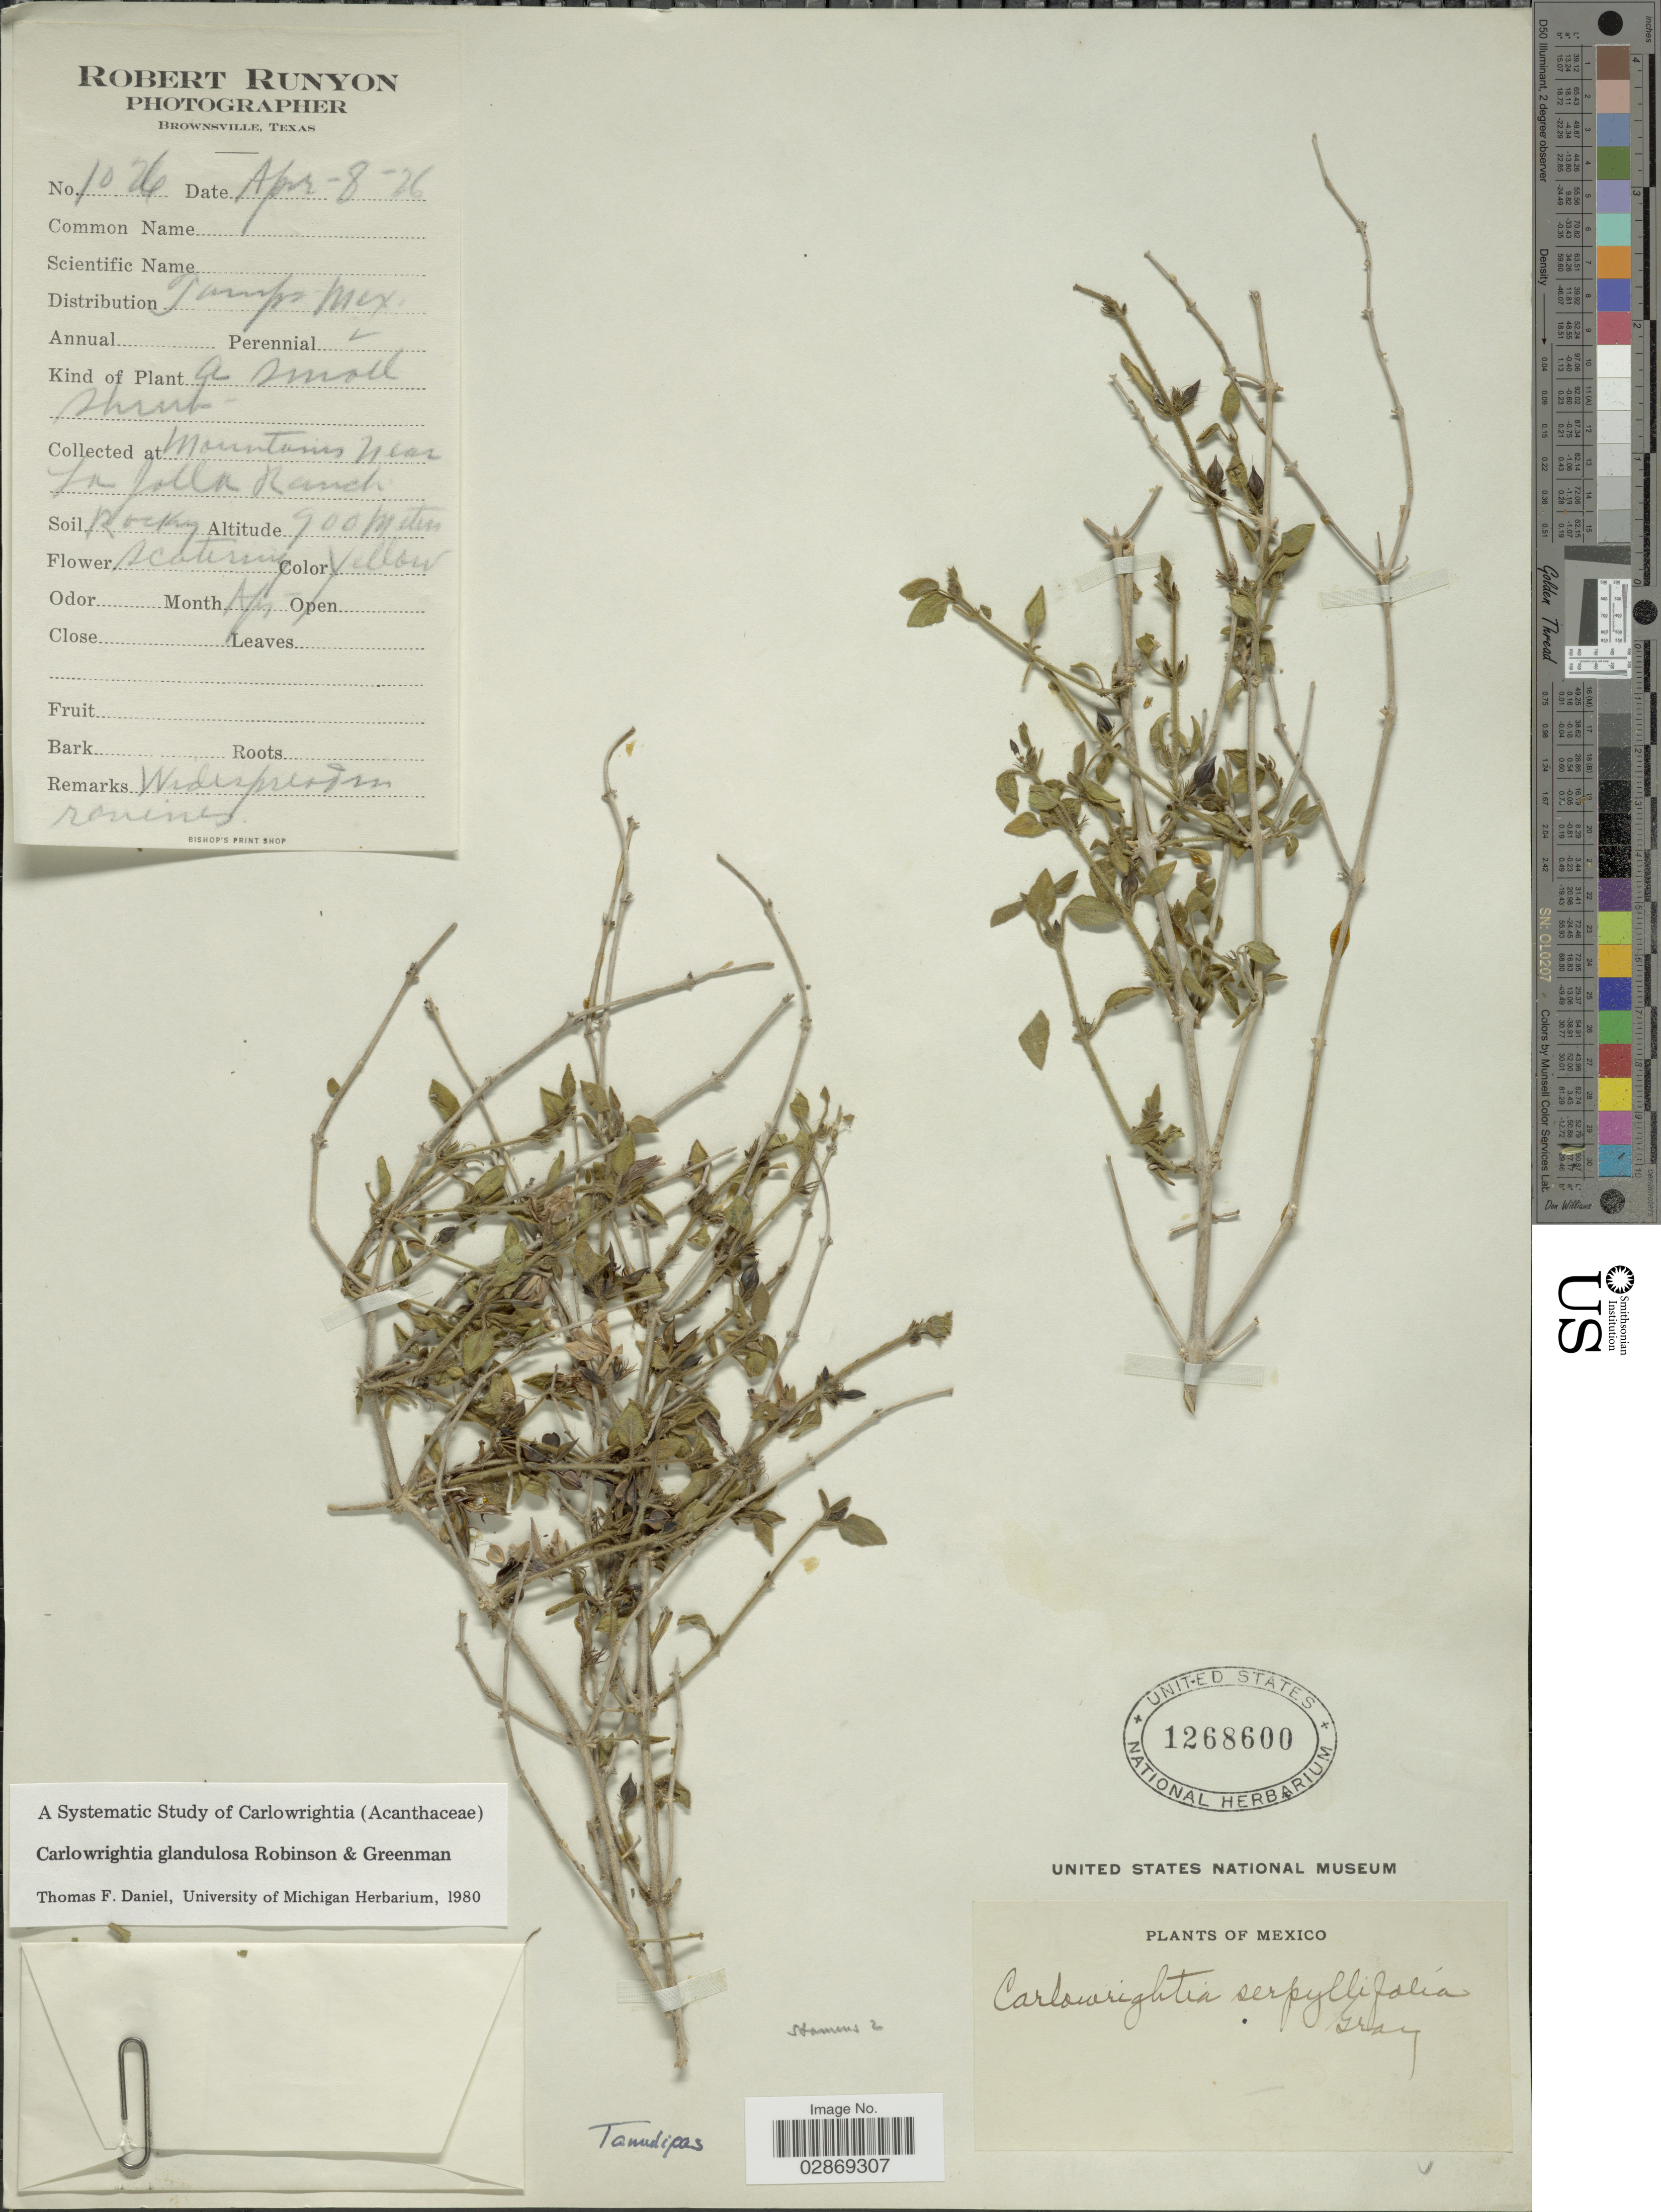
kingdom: Plantae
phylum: Tracheophyta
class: Magnoliopsida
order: Lamiales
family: Acanthaceae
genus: Carlowrightia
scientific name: Carlowrightia neesiana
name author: (Schauer ex Nees) T.F. Daniel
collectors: R. Runyon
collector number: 1026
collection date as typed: Transcribed d/m/y: 8/4/26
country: Mexico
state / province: Tamaulipas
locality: Mountains near La Jolla Ranch.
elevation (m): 900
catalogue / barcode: US 1268600